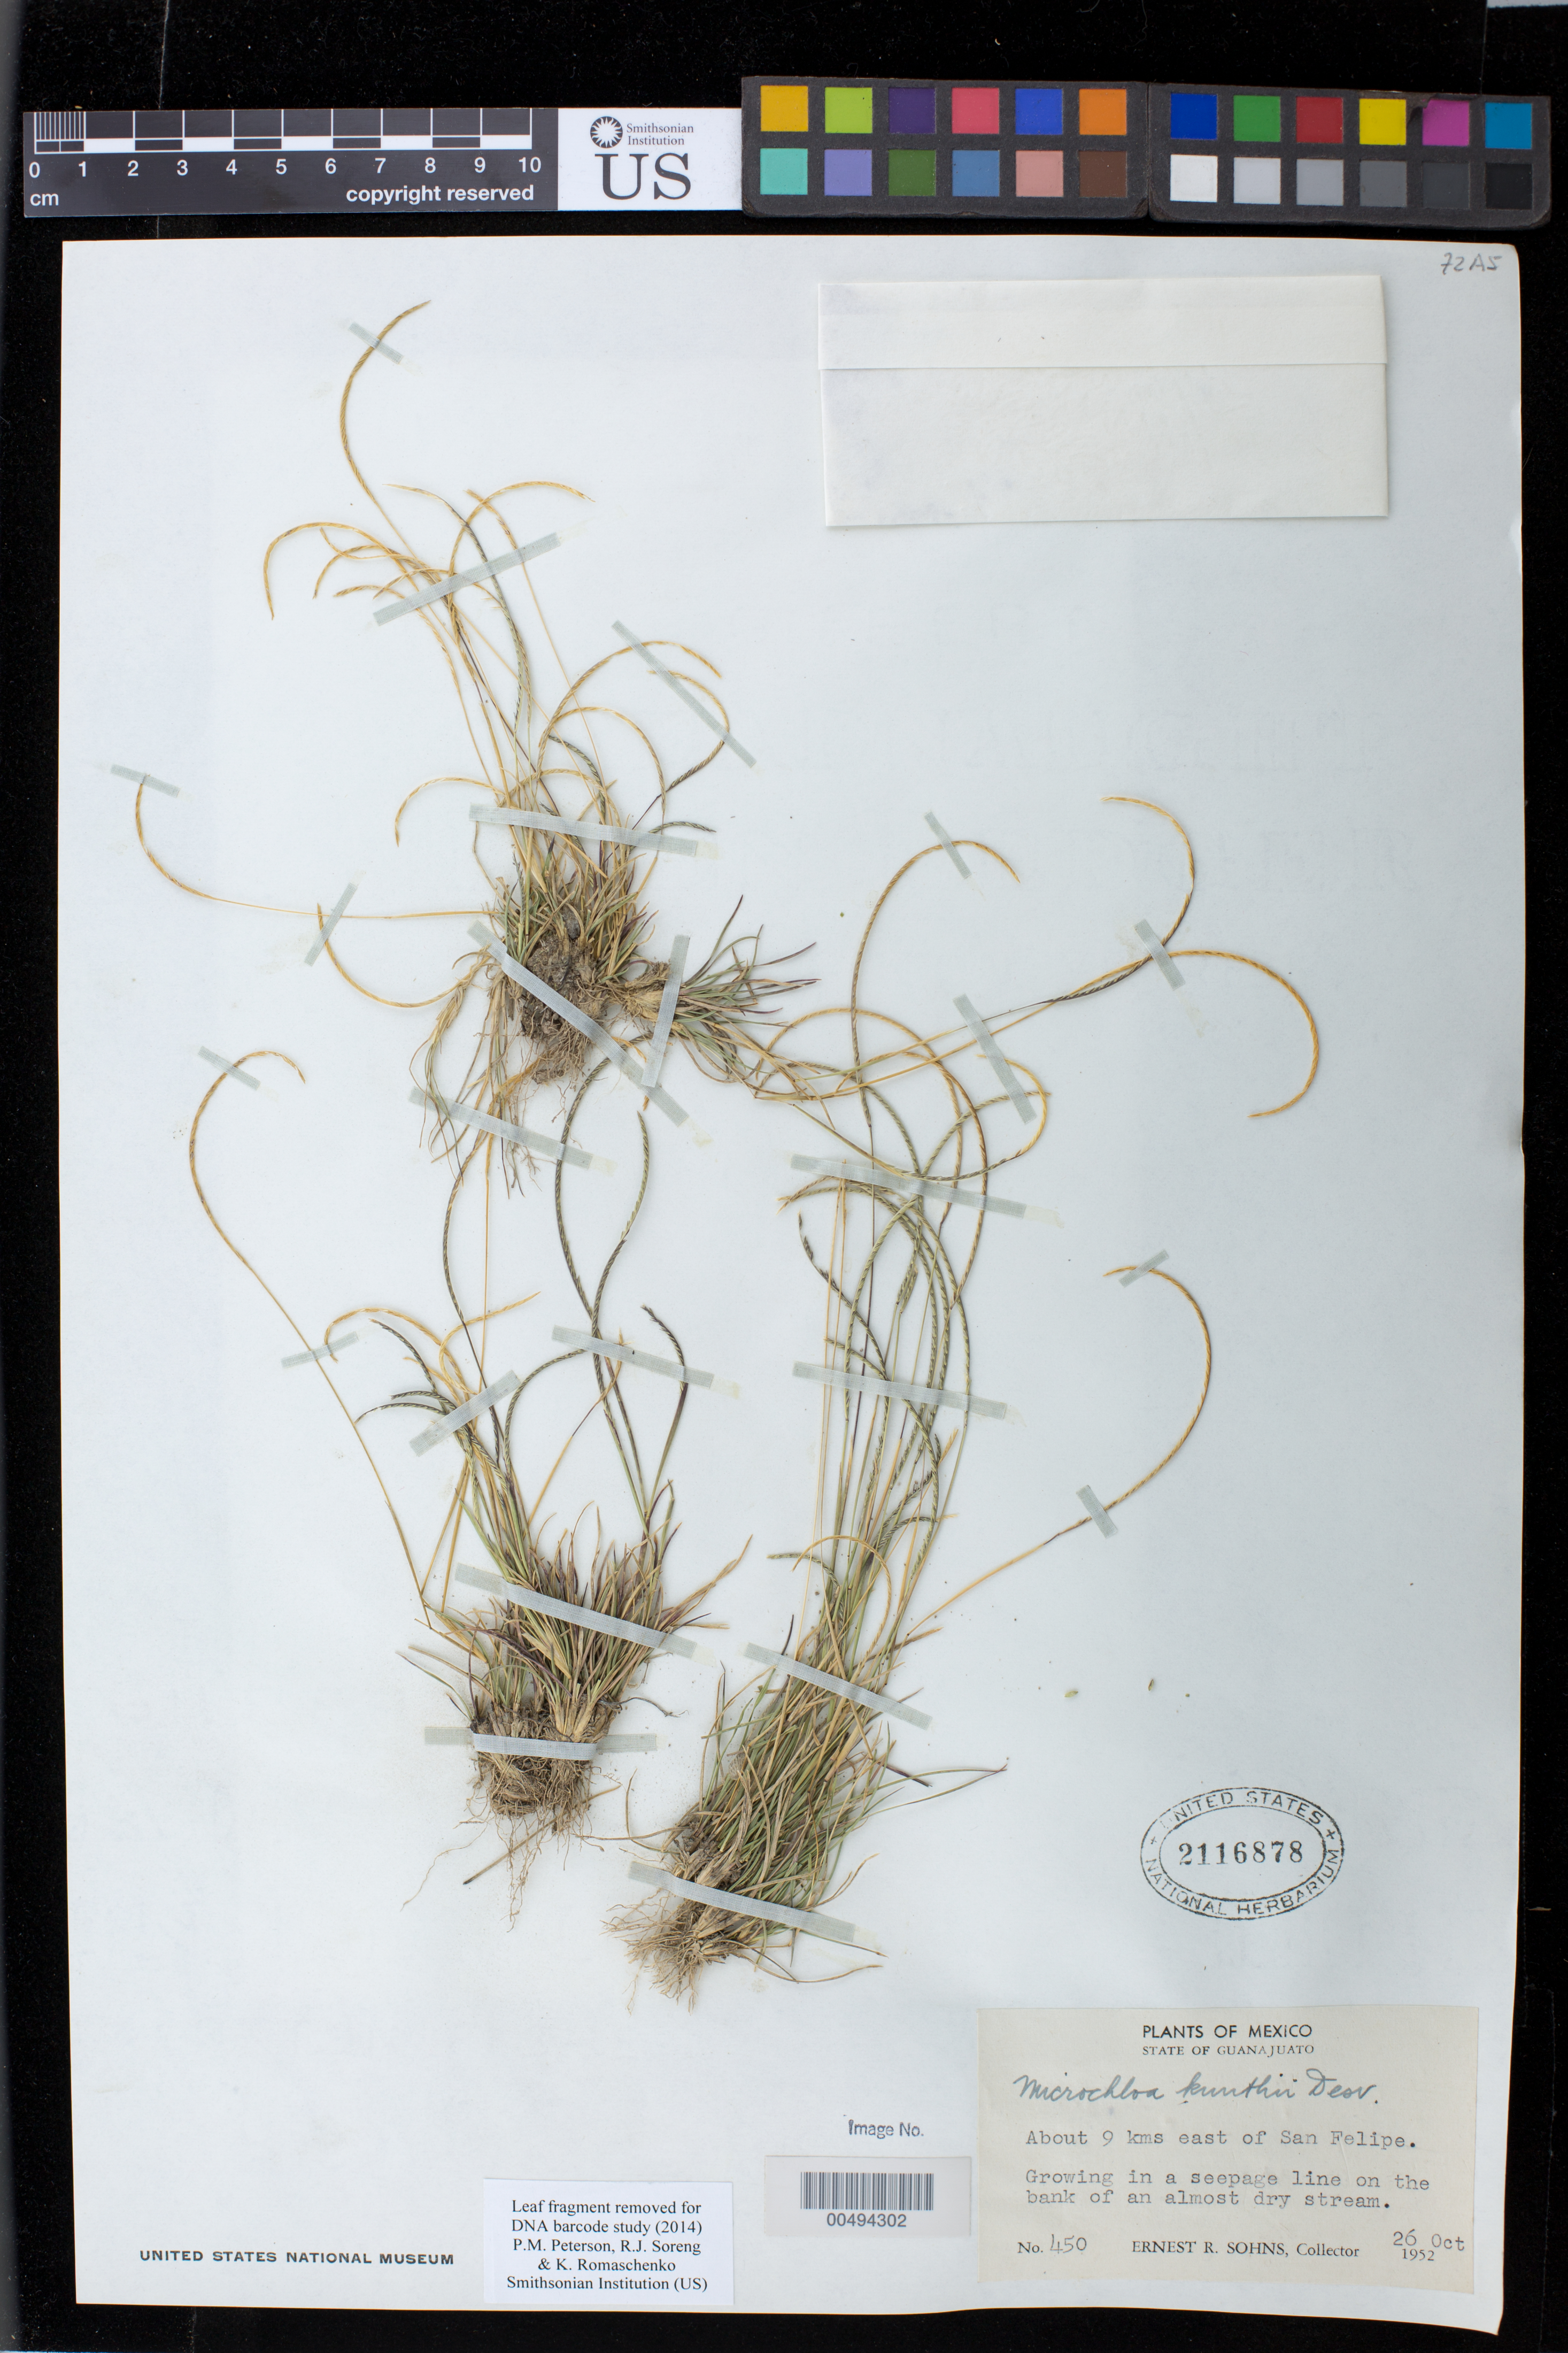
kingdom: Plantae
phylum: Tracheophyta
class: Liliopsida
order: Poales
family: Poaceae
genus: Microchloa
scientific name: Microchloa kunthii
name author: Desv.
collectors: E. R. Sohns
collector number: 450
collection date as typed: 26 Oct 1952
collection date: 1952-10-26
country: Mexico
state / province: Guanajuato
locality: About 9 km E of San Felipe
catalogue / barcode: US 2116878